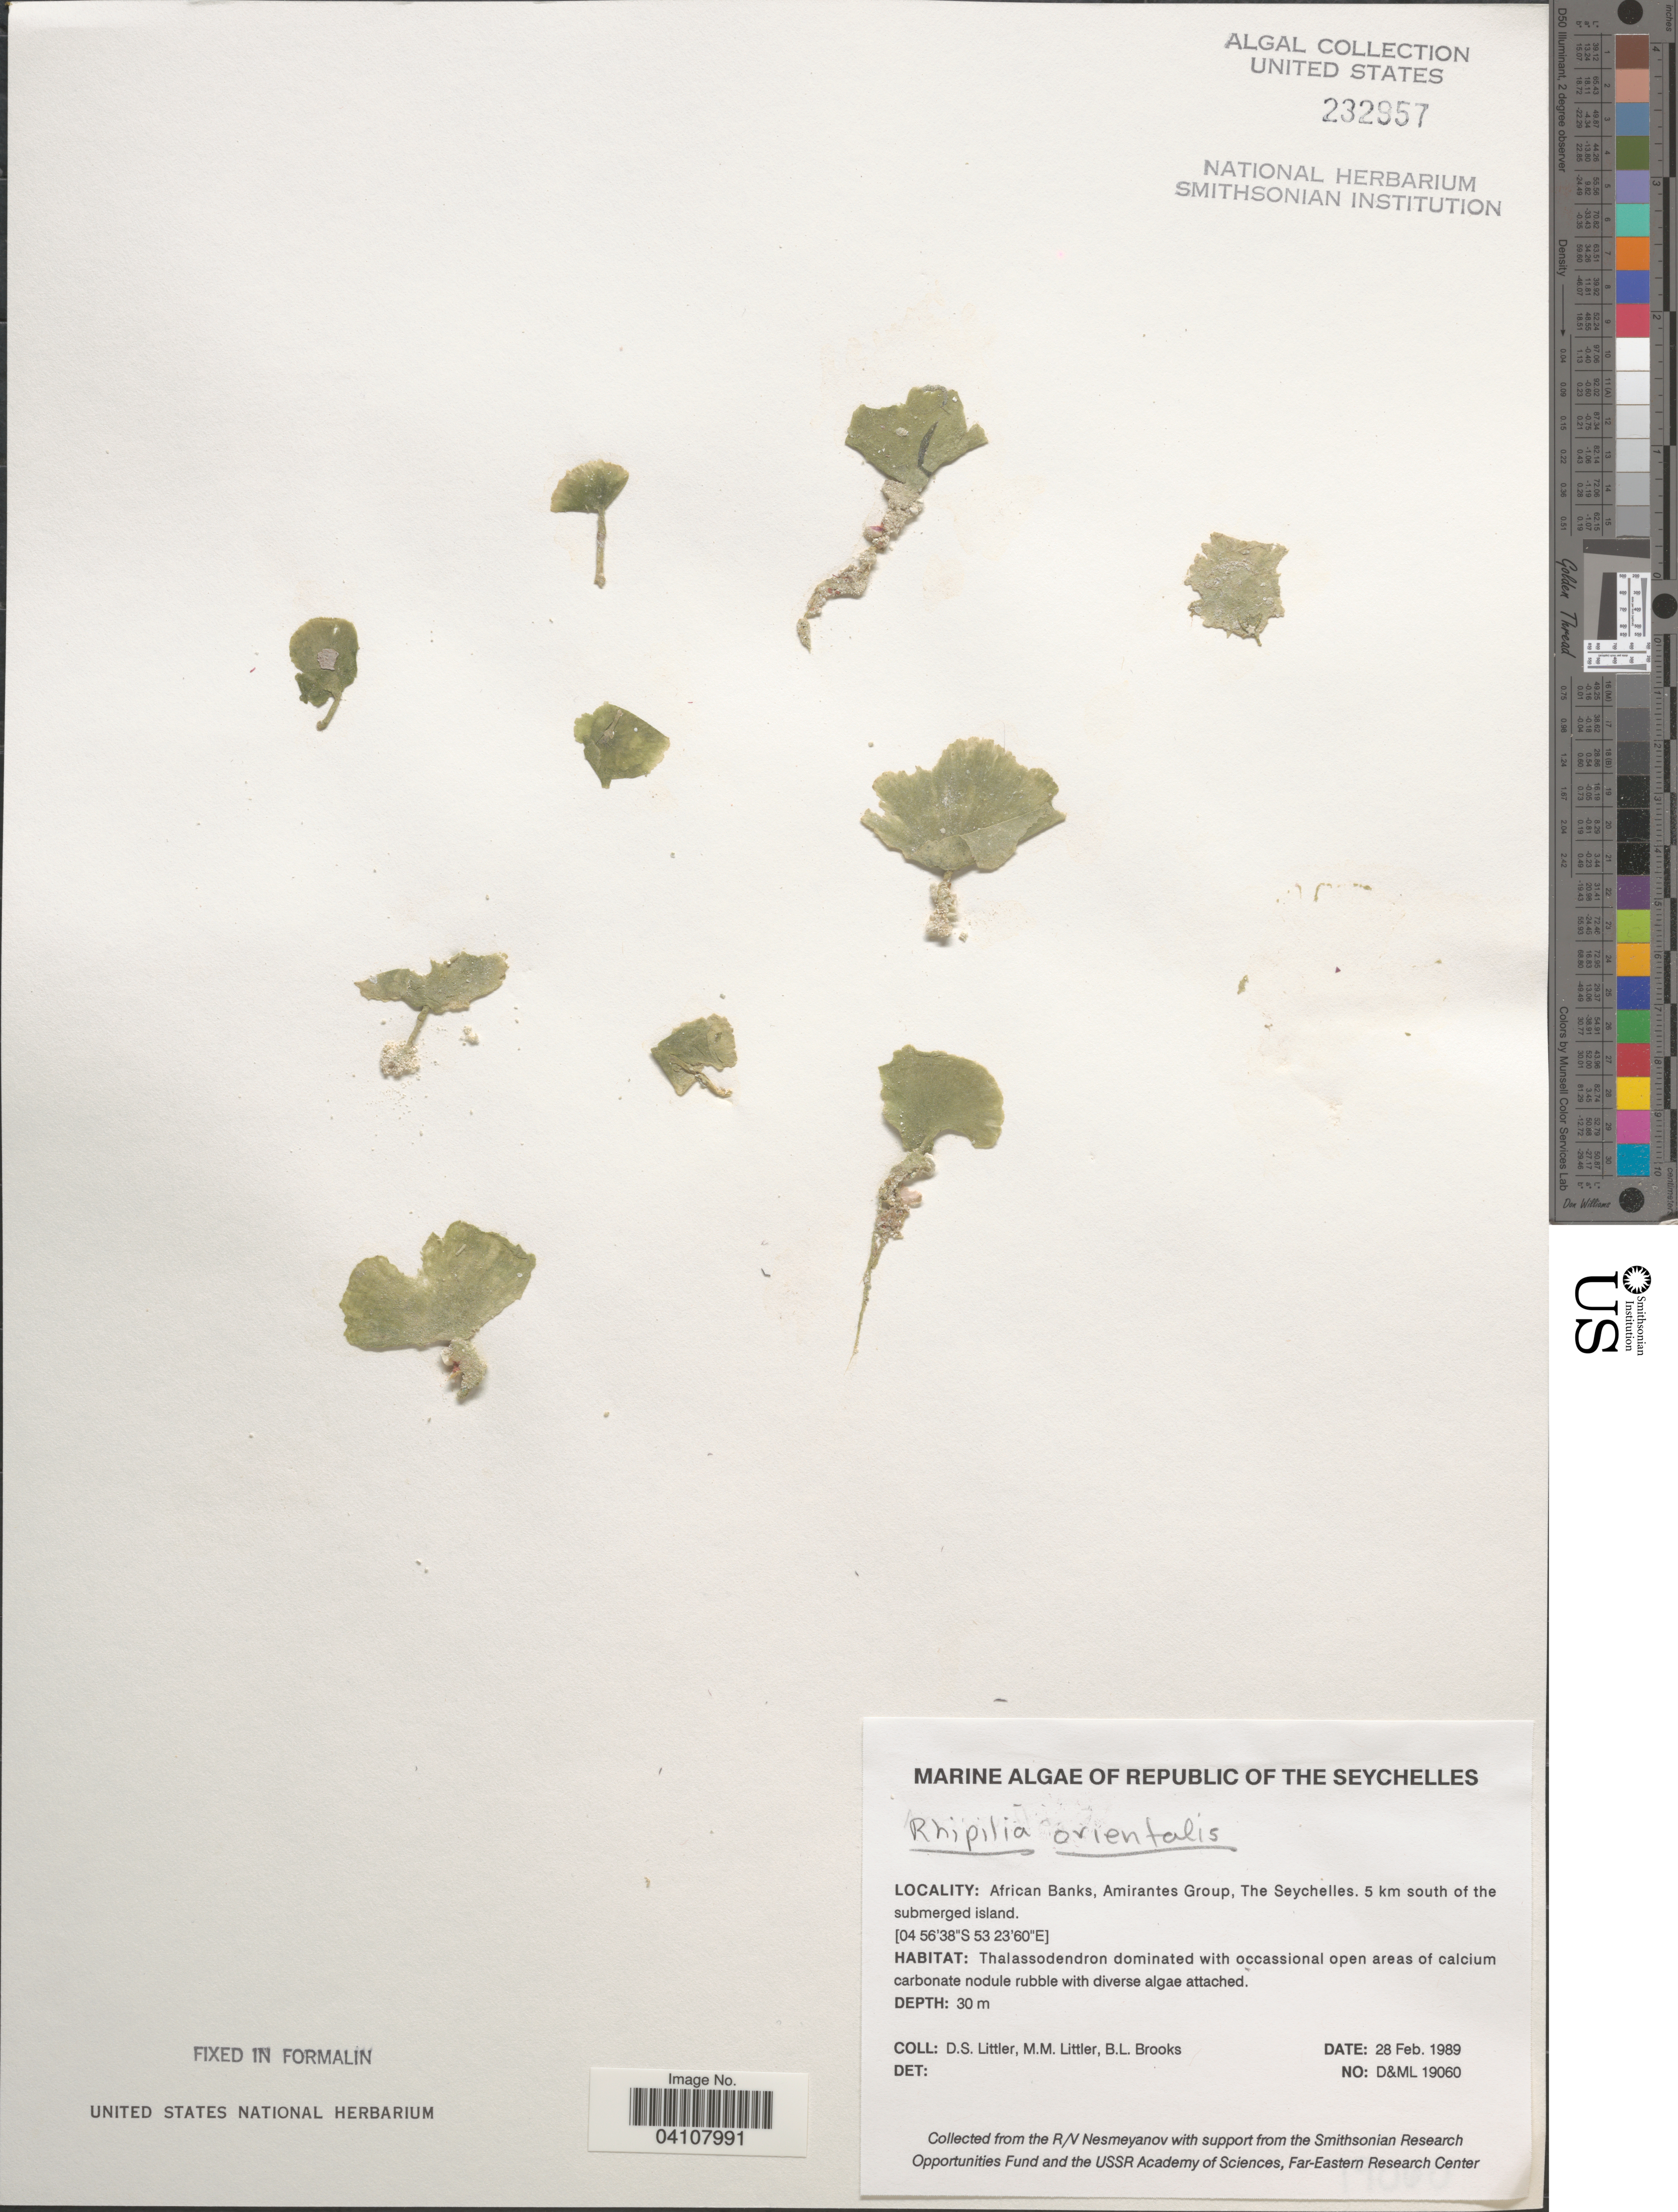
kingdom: Plantae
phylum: Chlorophyta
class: Ulvophyceae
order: Bryopsidales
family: Halimedaceae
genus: Kraftalia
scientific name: Kraftalia orientalis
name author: (A. Gepp & E. Gepp) Lagourgue & Payri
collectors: D. S. Littler & B. Brooks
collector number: D&ML19060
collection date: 1989-02-28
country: Seychelles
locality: Republic of the Seychelles. African Banks, Amirantes Group. 5 km south of the submerged island.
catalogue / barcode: US 232957